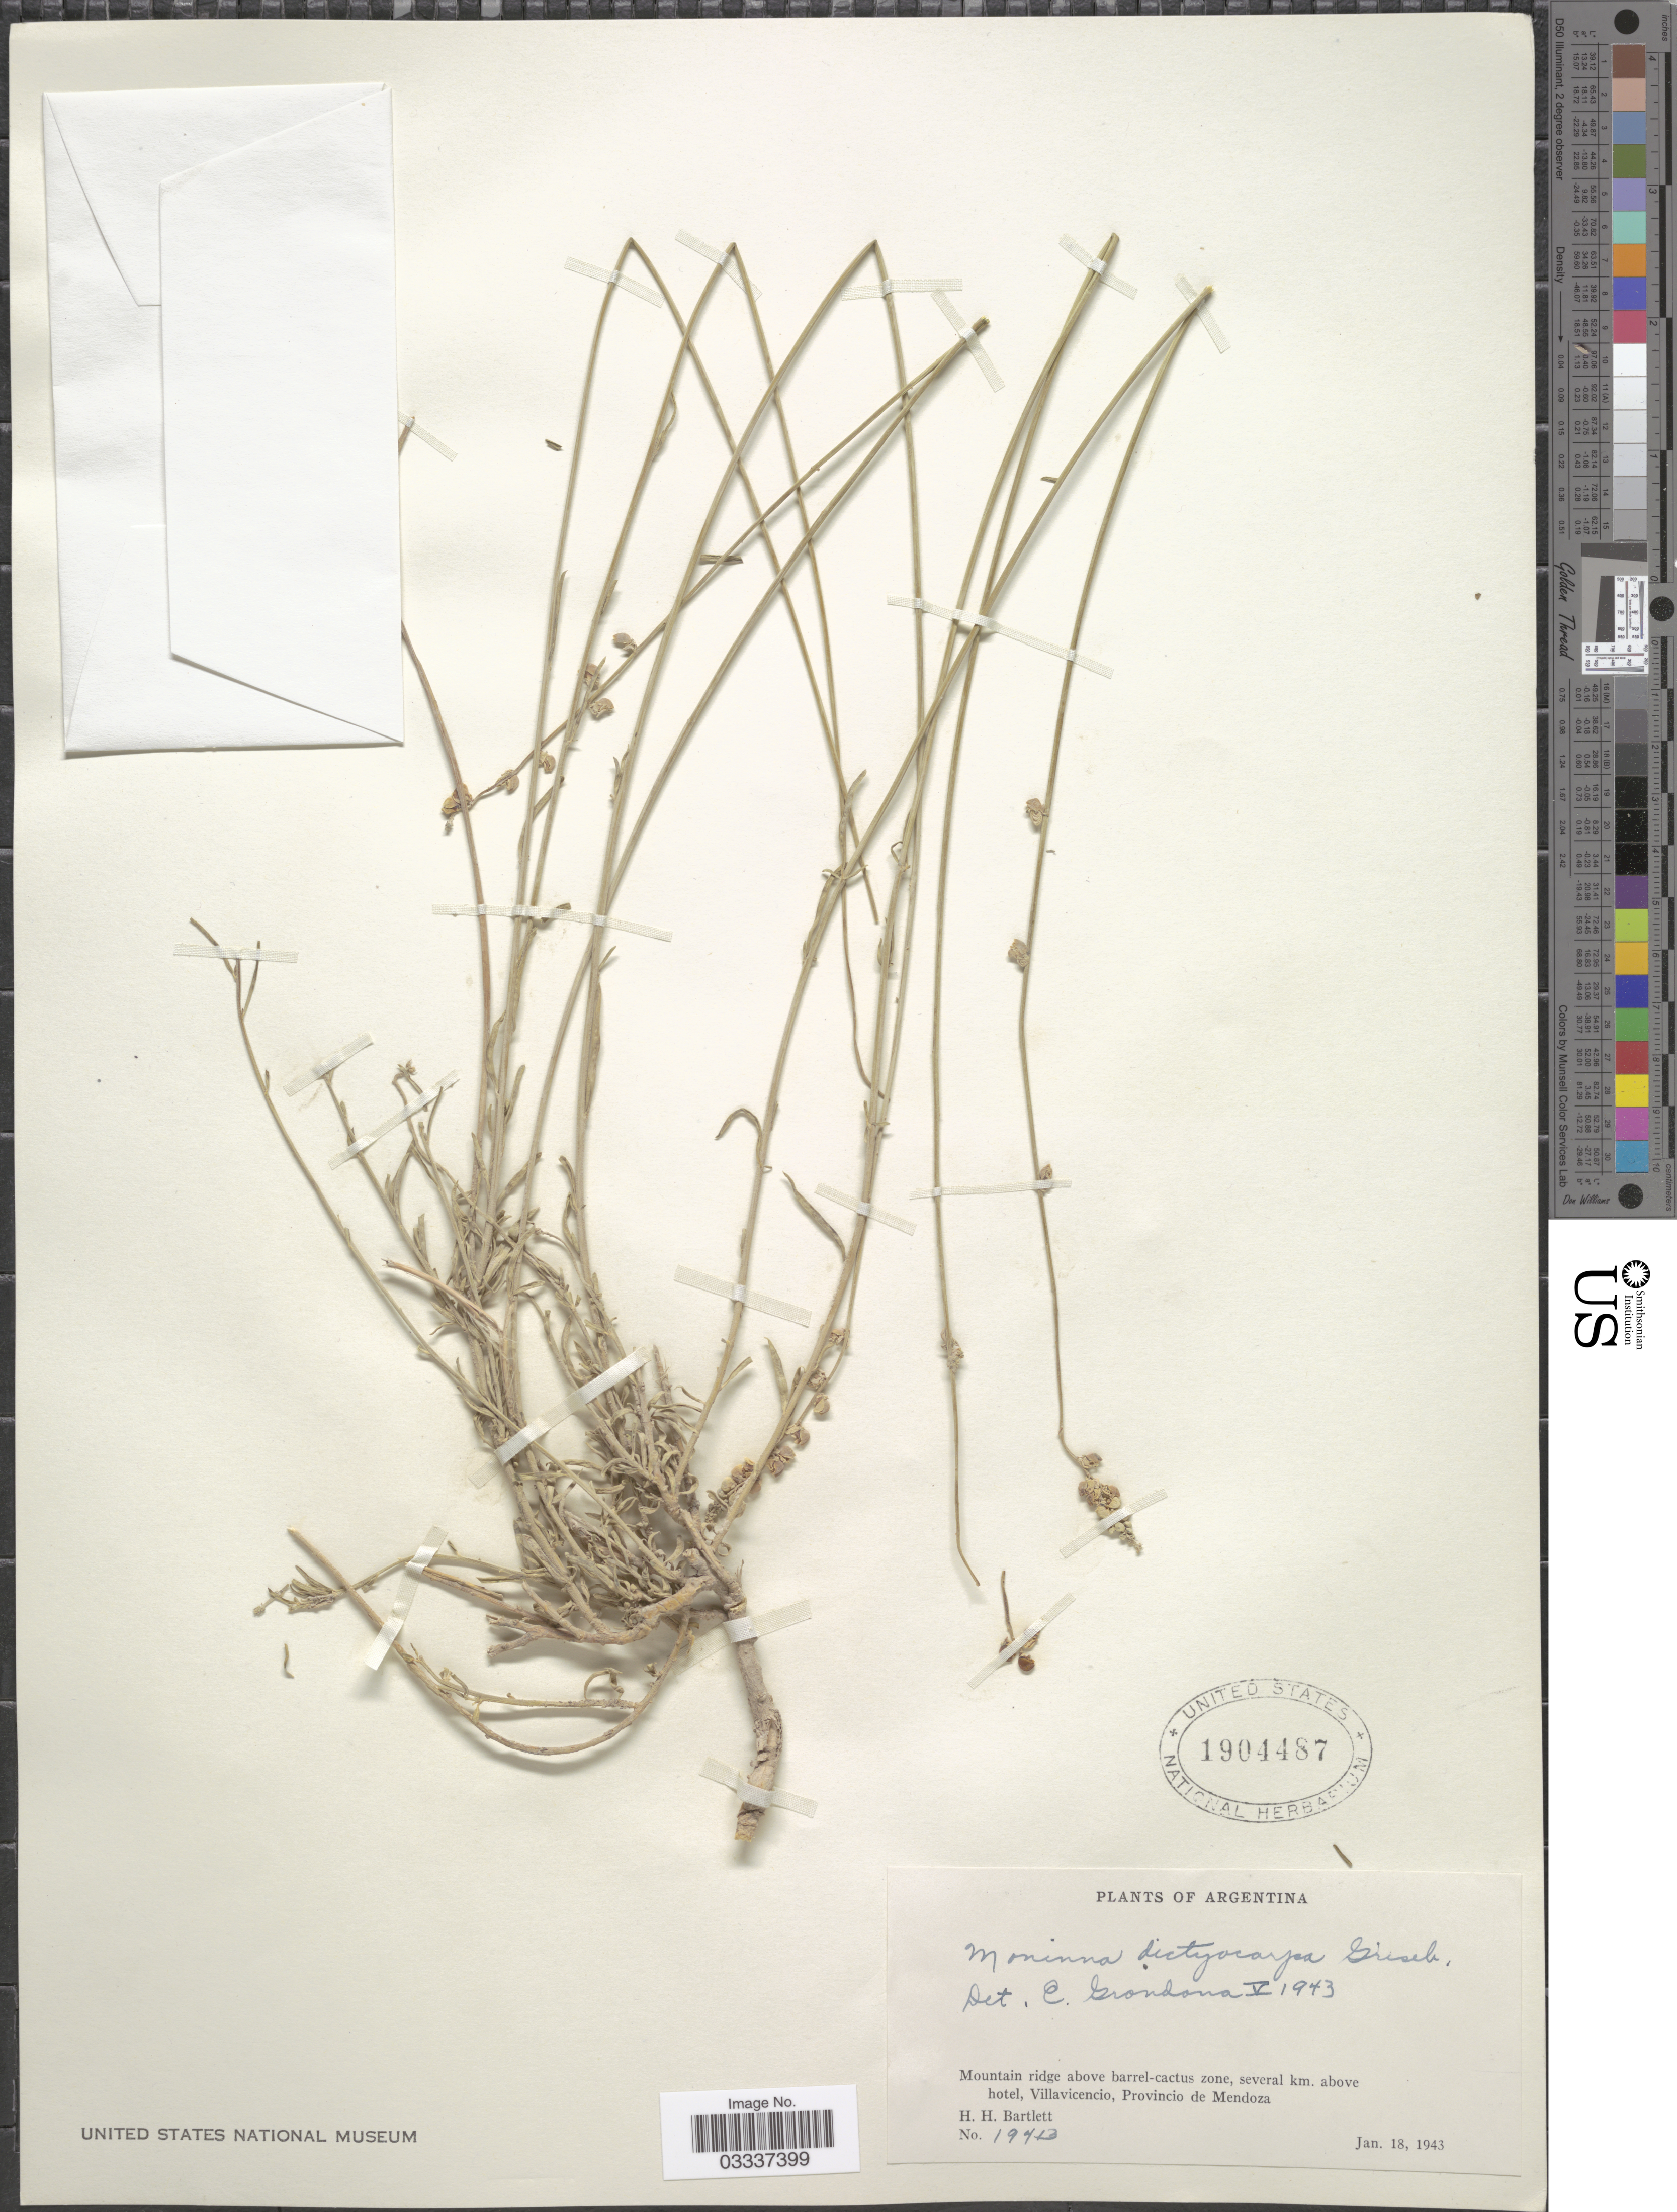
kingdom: Plantae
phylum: Tracheophyta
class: Magnoliopsida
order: Fabales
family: Polygalaceae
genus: Monnina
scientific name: Monnina dictyocarpa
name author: Griseb.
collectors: H. H. Bartlett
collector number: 19413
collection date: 1943-01-18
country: Argentina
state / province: Mendoza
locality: Mountain ridge above barrel-cactus zone, several km. above hotel, Villavicencio.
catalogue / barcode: US 1904487